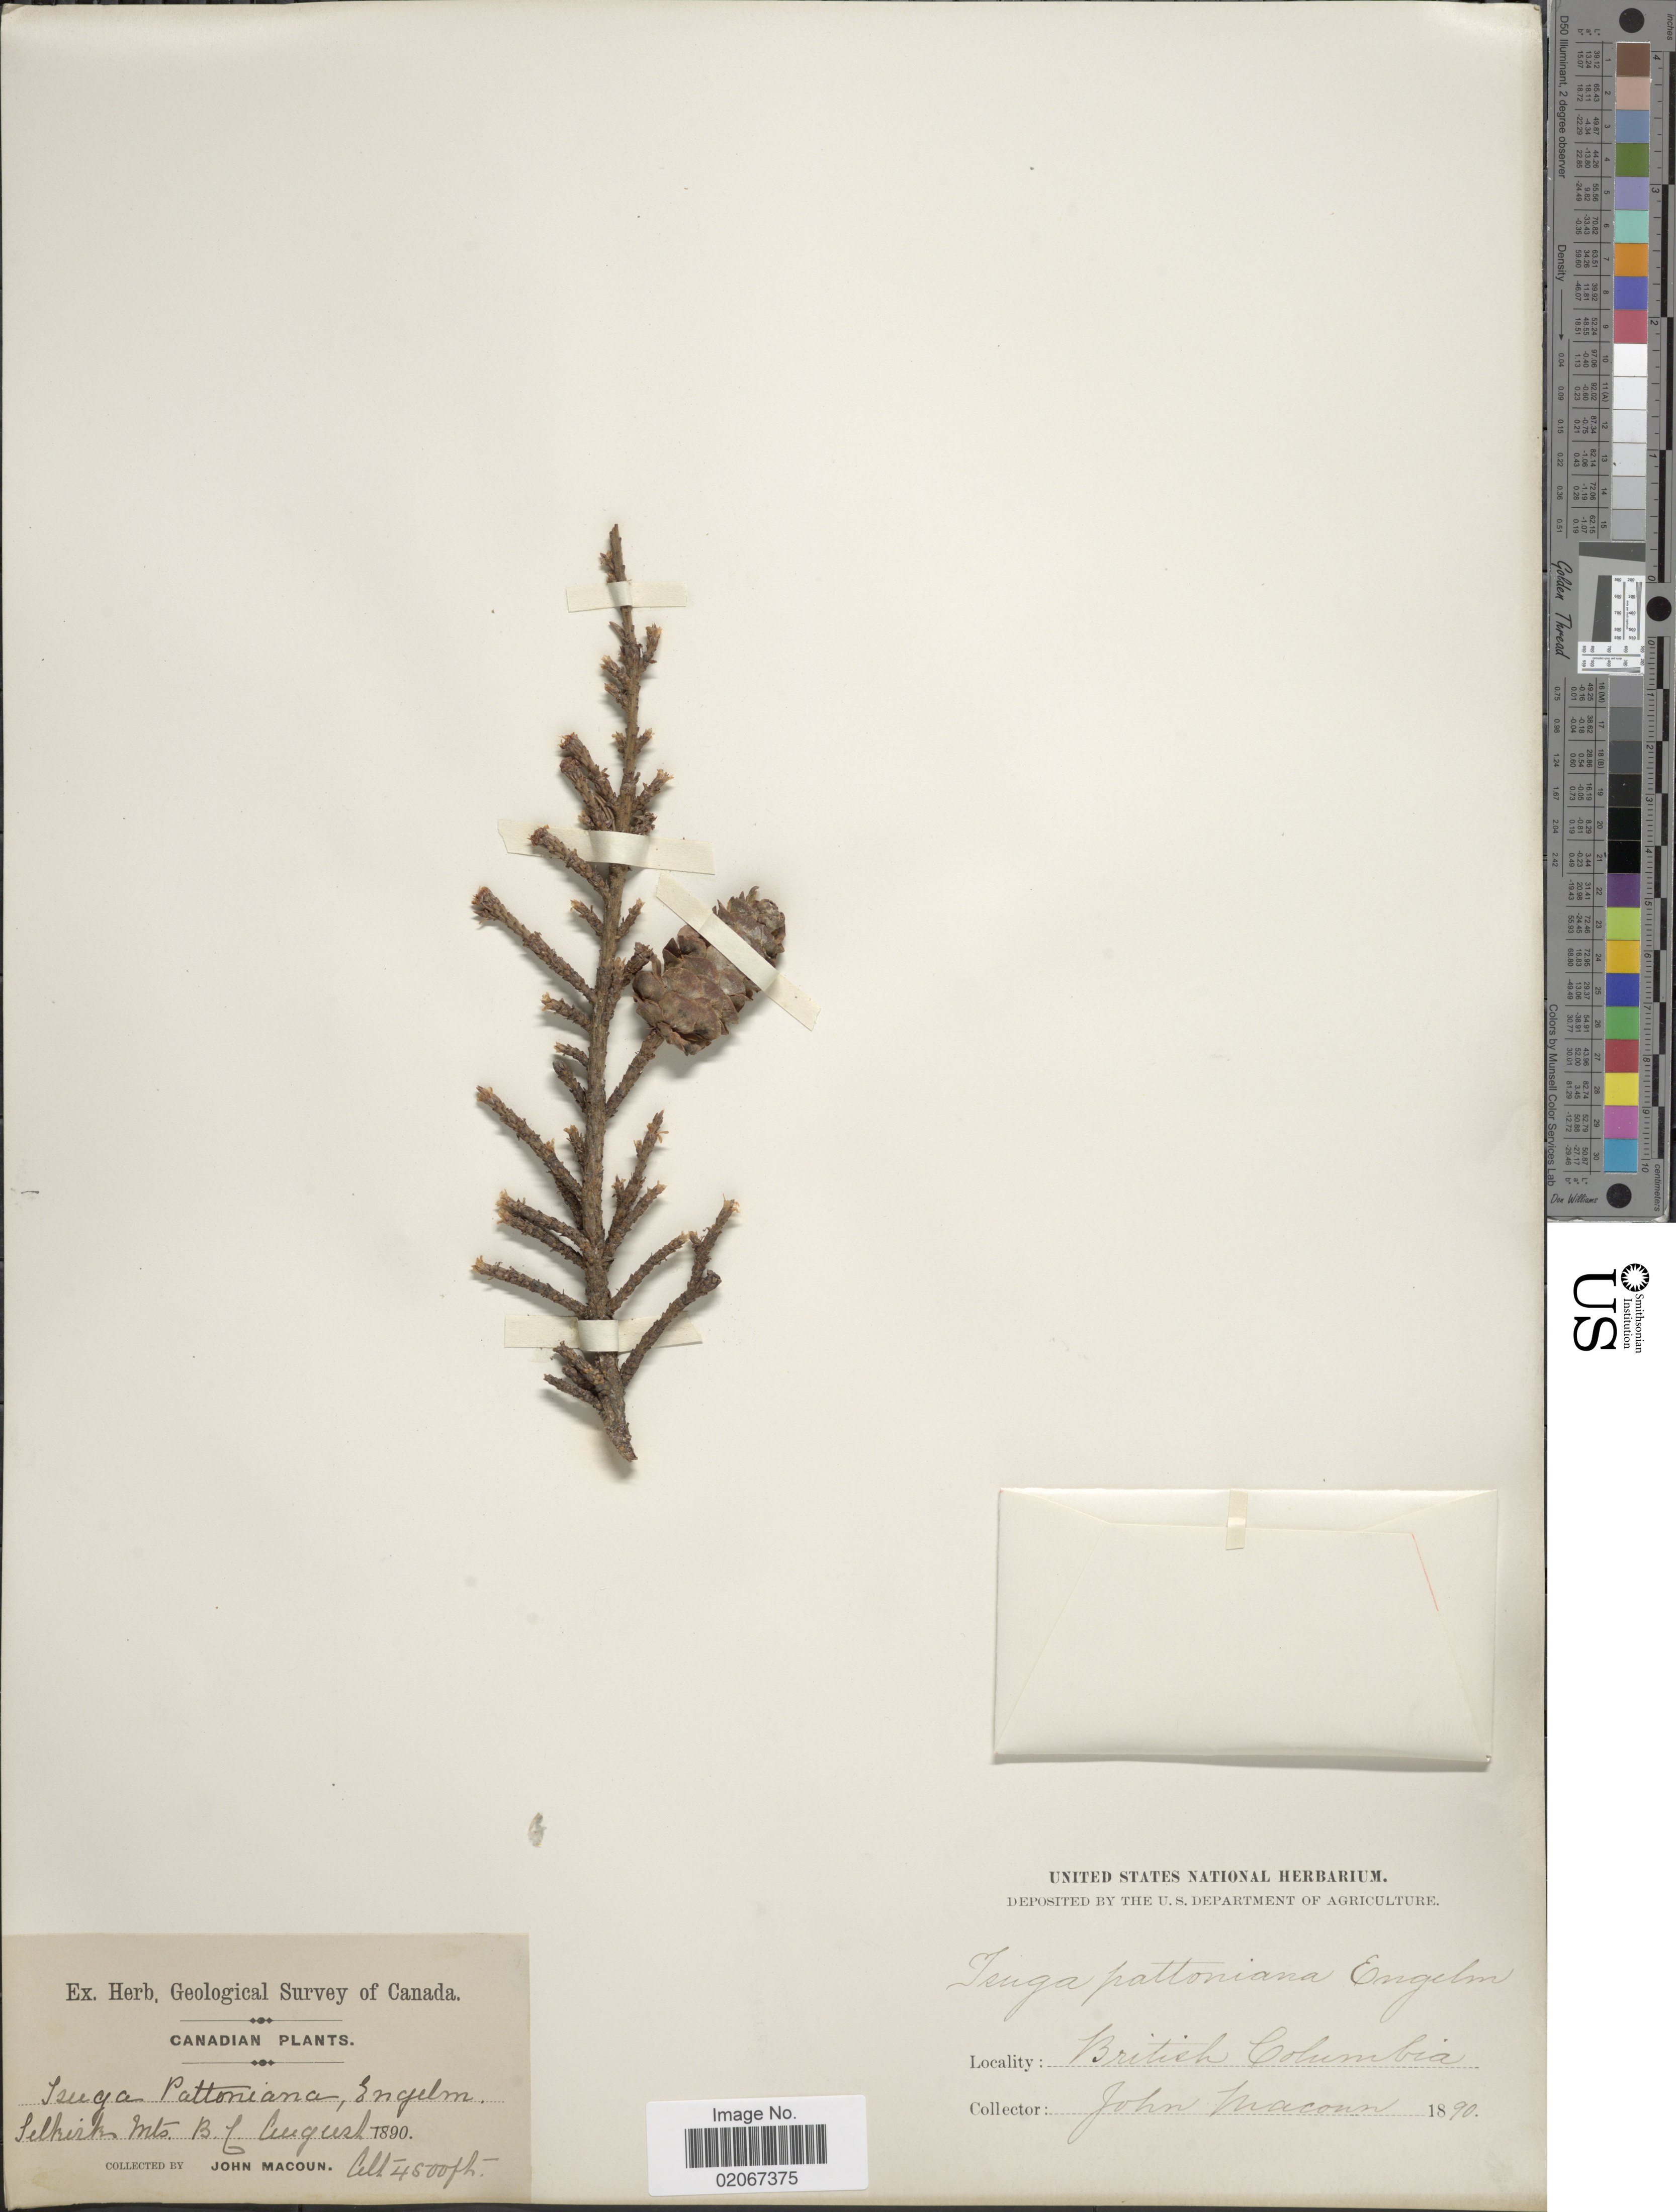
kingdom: Plantae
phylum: Tracheophyta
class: Pinopsida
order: Pinales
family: Pinaceae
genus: Tsuga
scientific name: Tsuga mertensiana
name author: (Bong.) Carrière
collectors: J. Macoun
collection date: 1890-08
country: Canada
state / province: British Columbia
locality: Selkirks Mts. B.C.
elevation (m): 1372